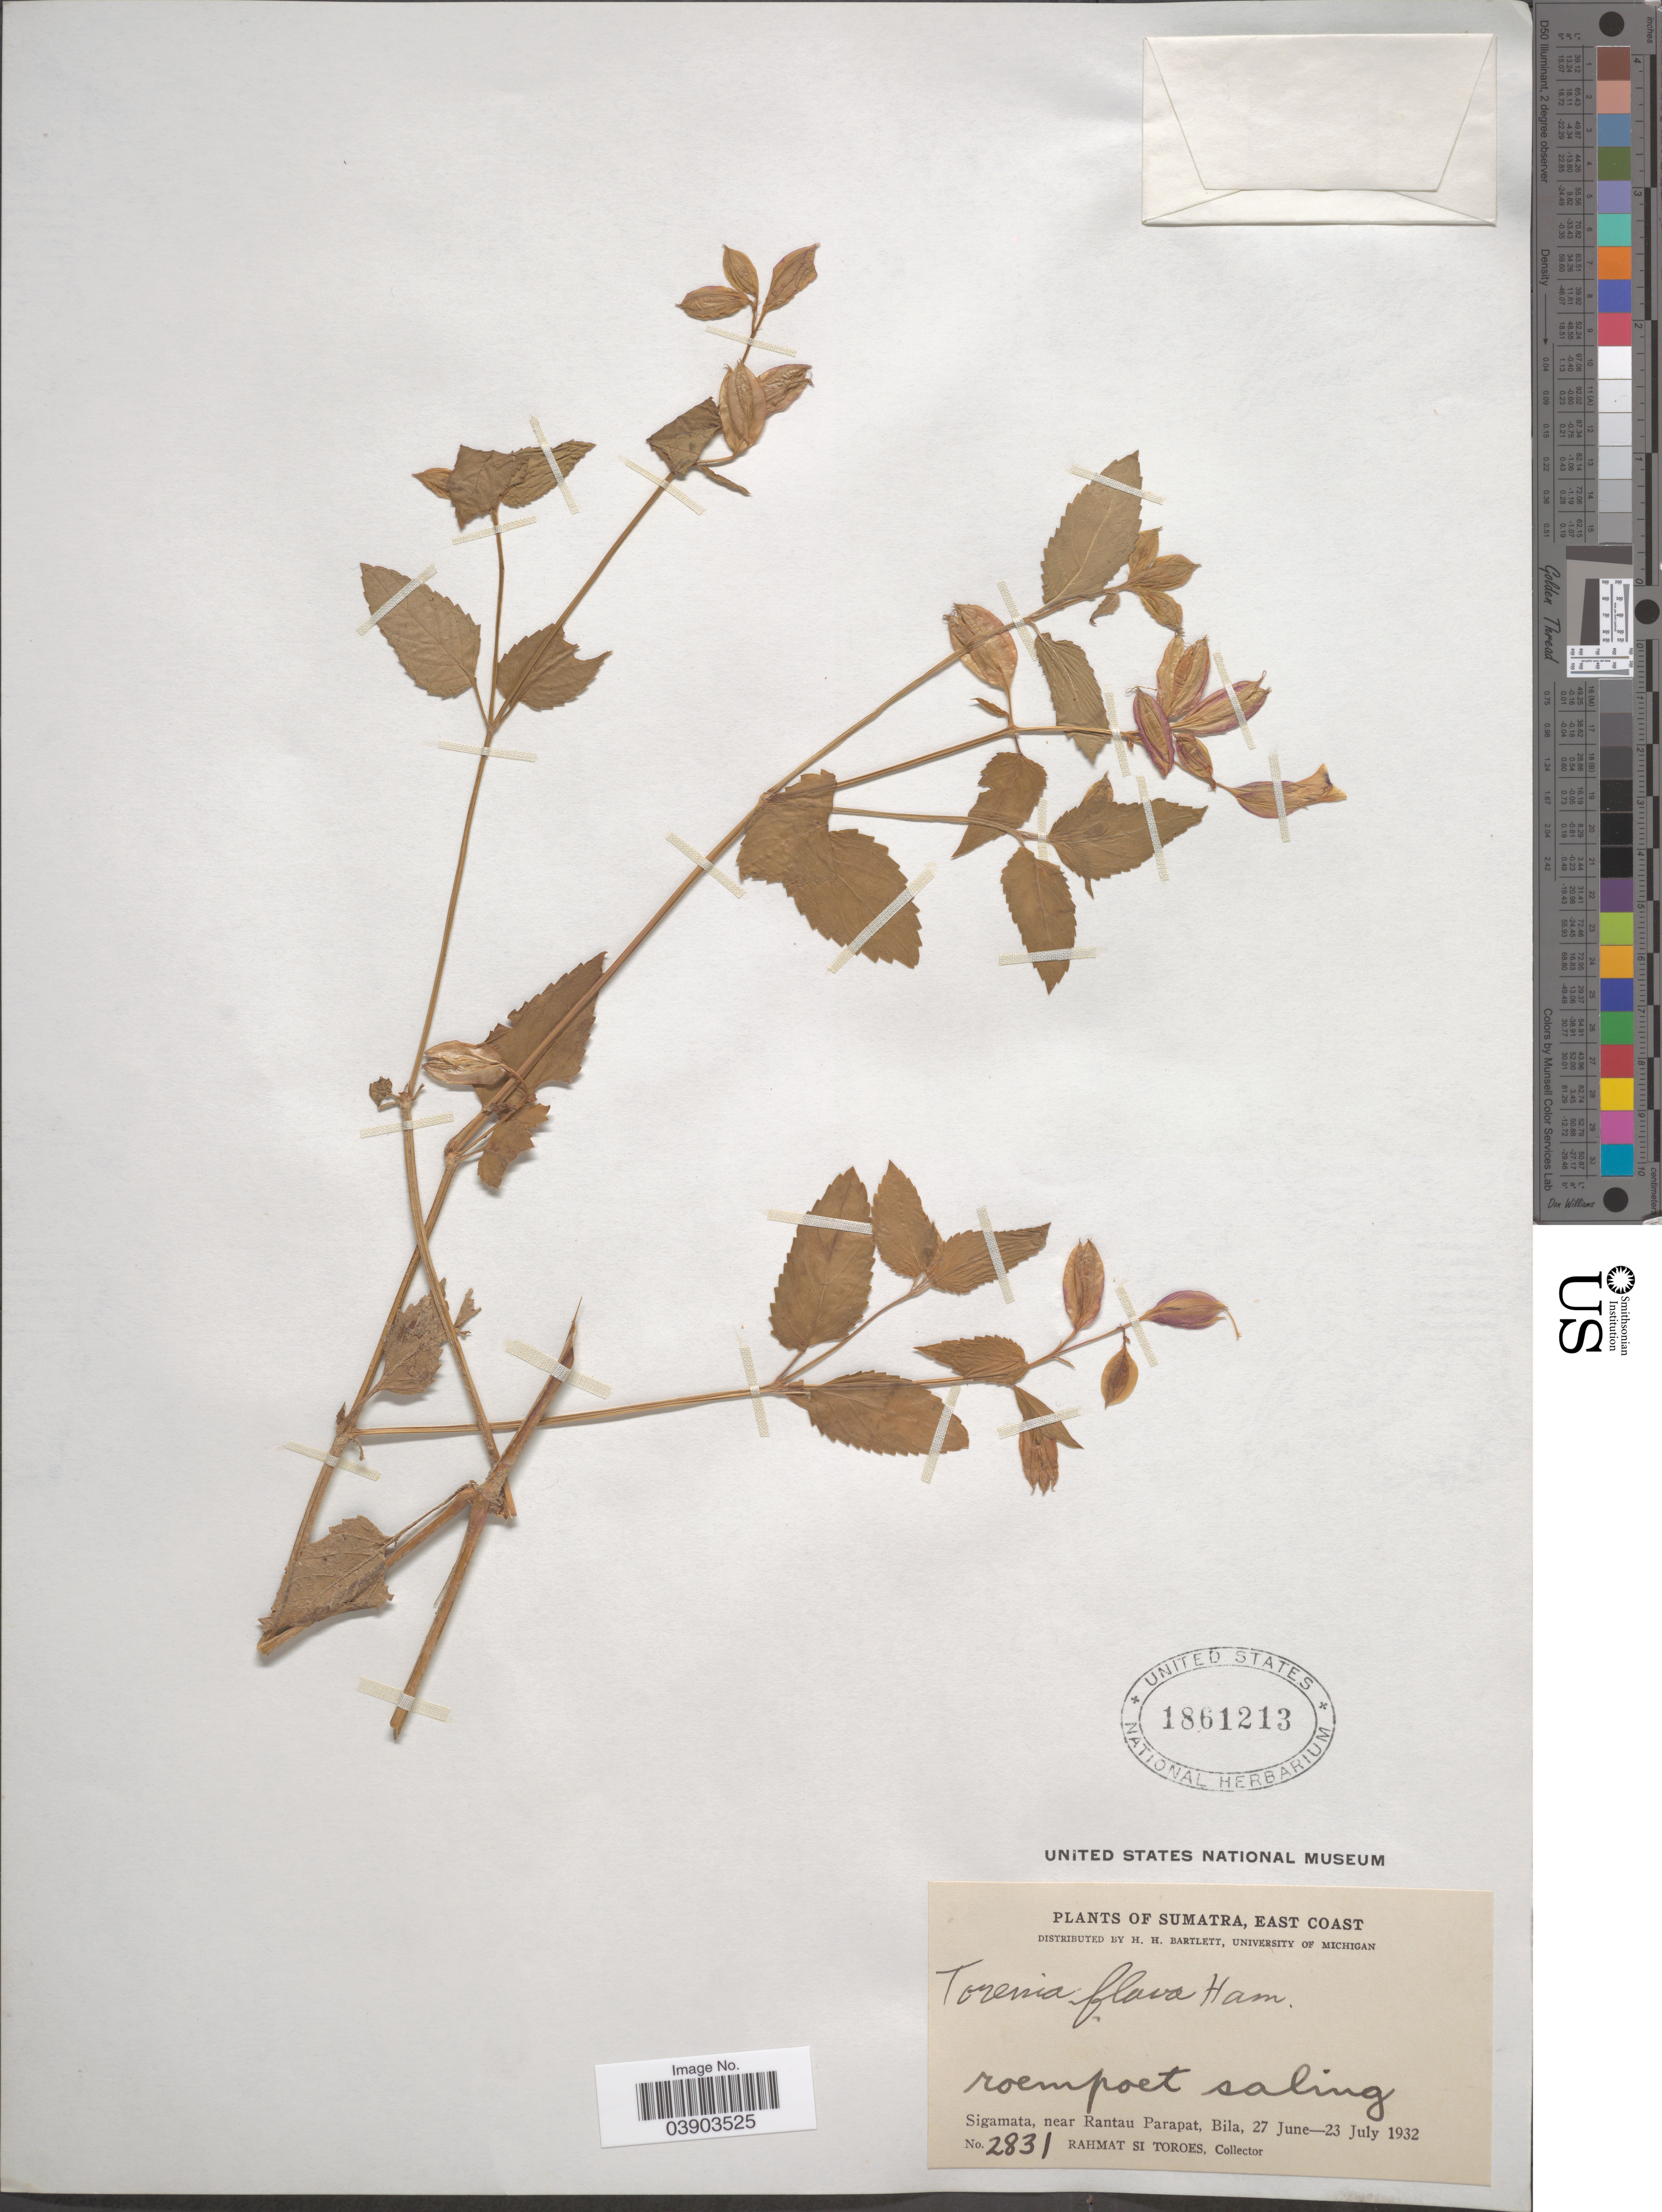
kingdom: Plantae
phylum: Tracheophyta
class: Magnoliopsida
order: Lamiales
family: Linderniaceae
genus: Torenia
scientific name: Torenia flava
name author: Ham.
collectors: Rahmat Si Boeea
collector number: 2831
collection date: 1932-06-27/1932-07-23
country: Indonesia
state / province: Sumatra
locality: East Coast. Sigamata, near Rantau Parapat, Bila.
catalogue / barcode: US 1861213